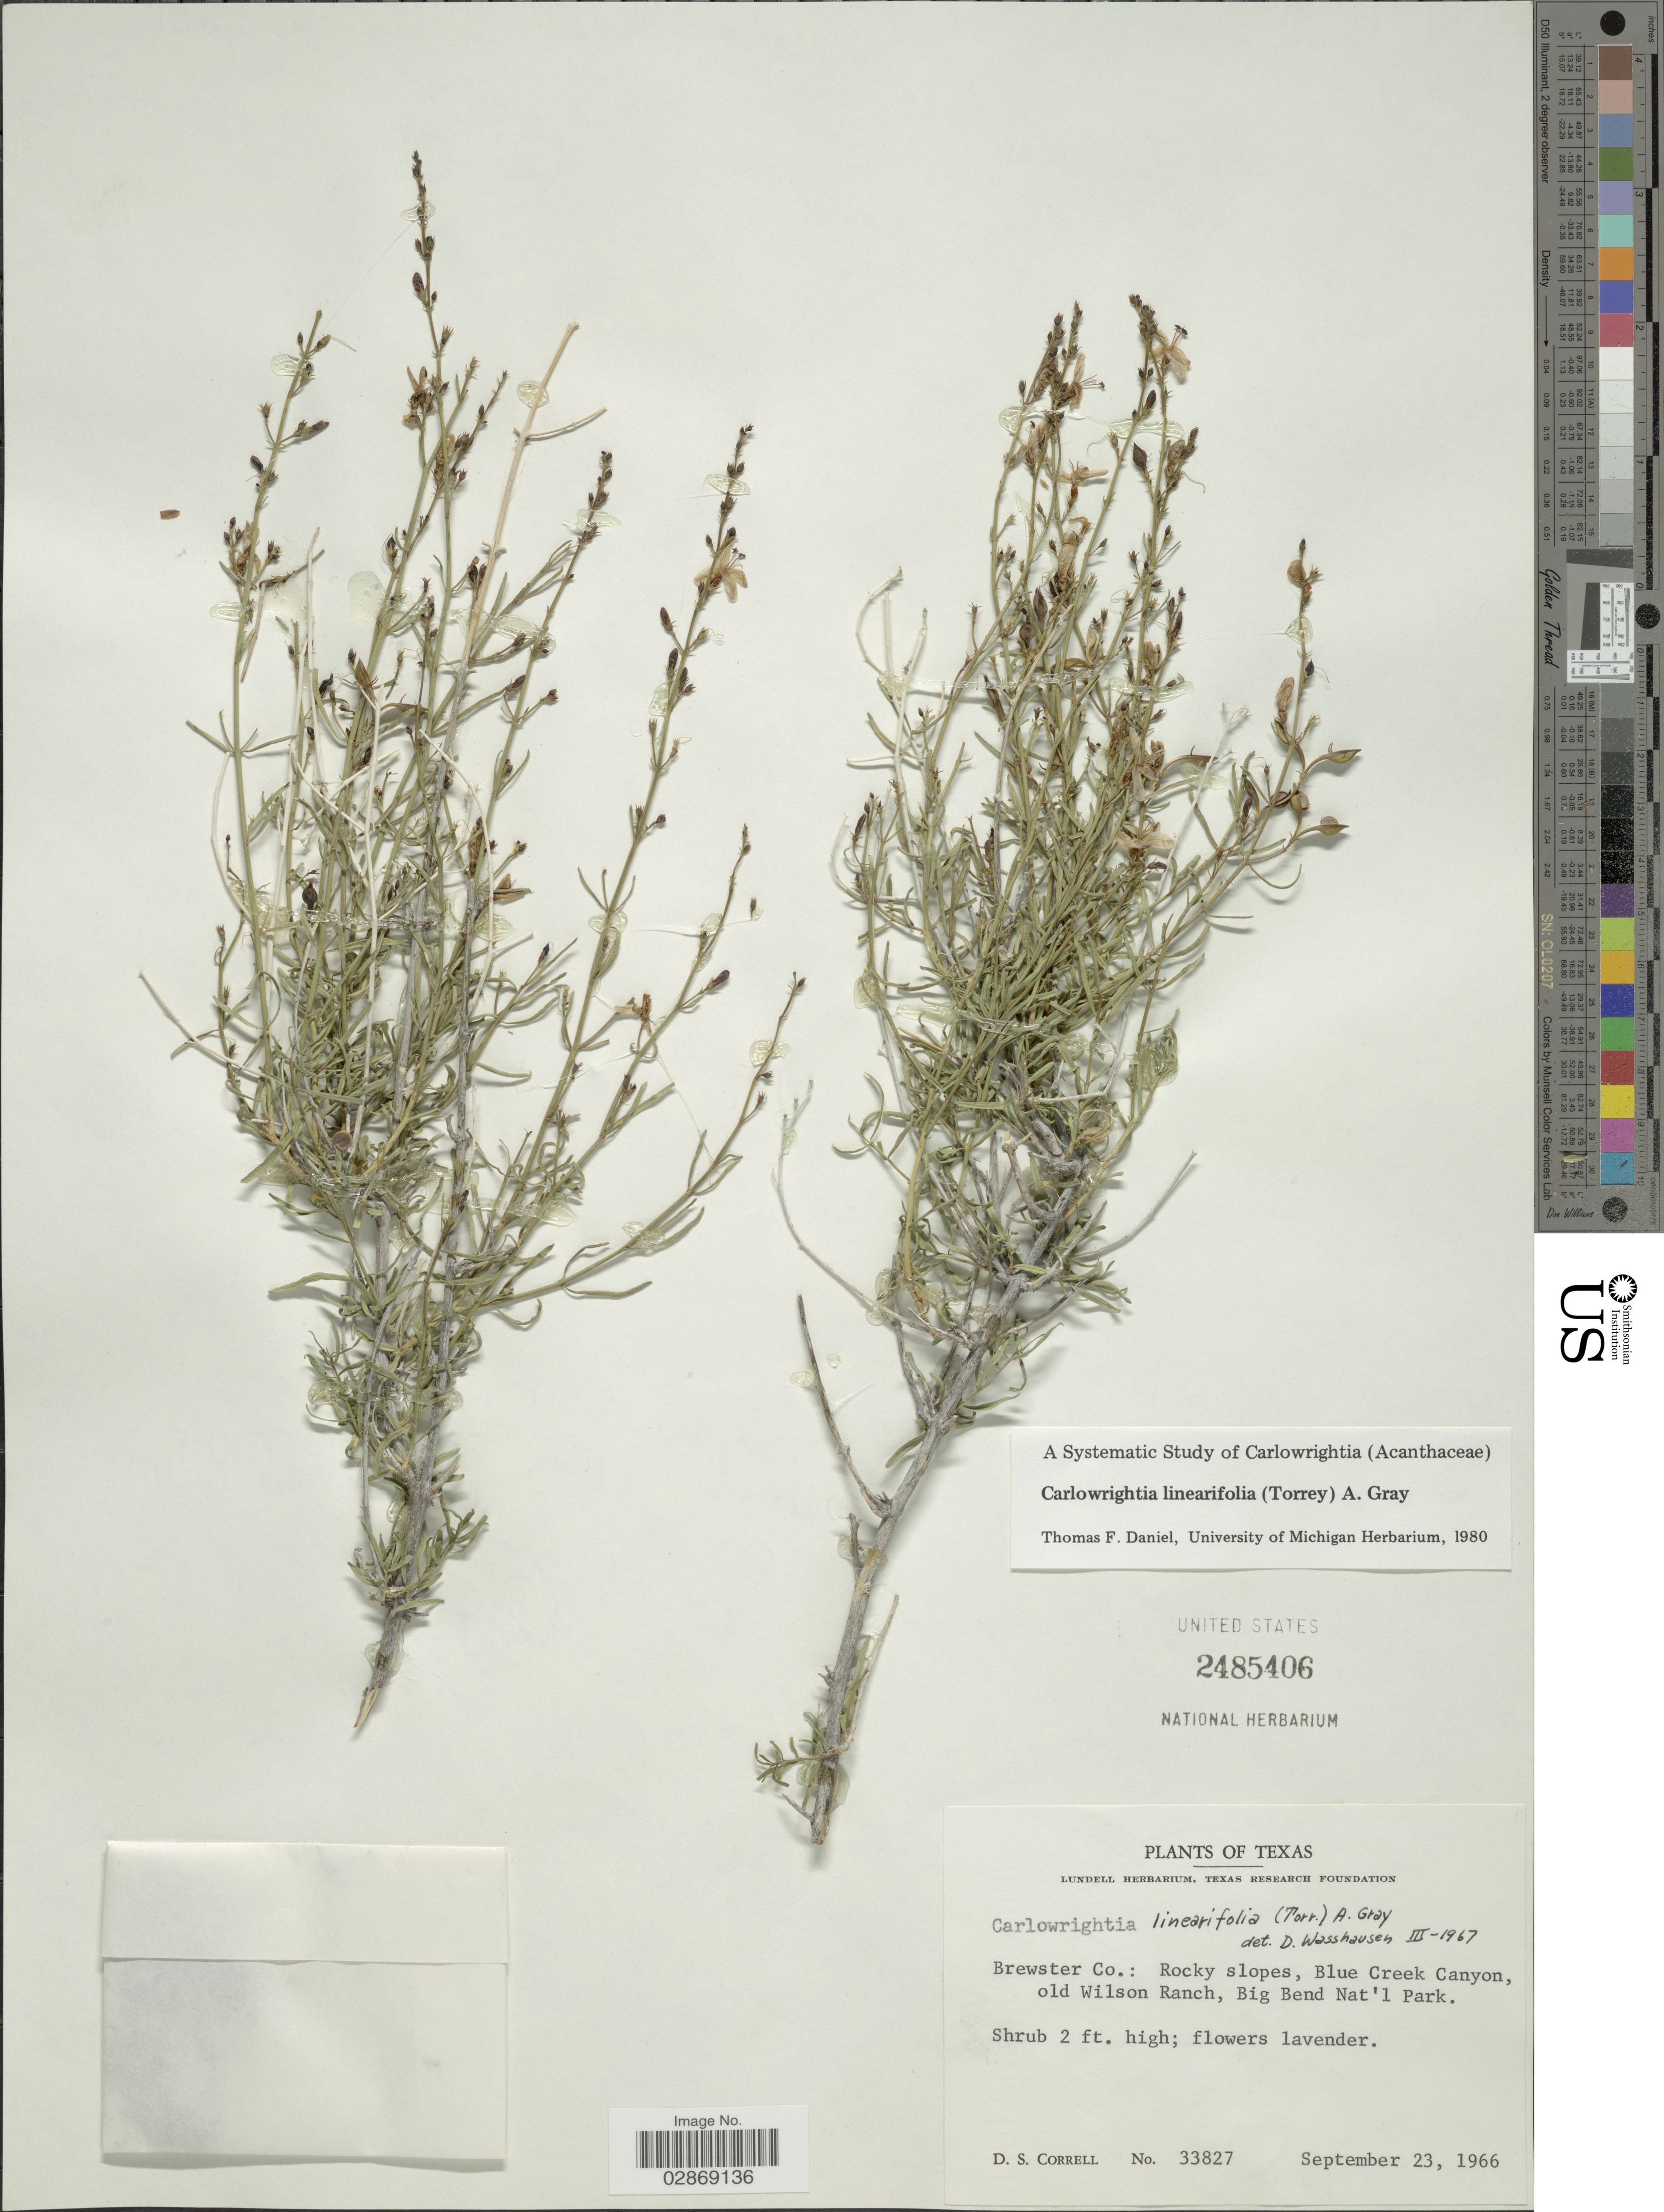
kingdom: Plantae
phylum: Tracheophyta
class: Magnoliopsida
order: Lamiales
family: Acanthaceae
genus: Carlowrightia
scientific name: Carlowrightia linearifolia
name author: (Torr.) A. Gray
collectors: D. S. Correll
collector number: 33827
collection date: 1966-09-23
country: United States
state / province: Texas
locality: Brewster Co.: Rocky slopes, Blue Creek Canyon, old Wilson Ranch, Big Bend Nat'l Park.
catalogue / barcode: US 2485406